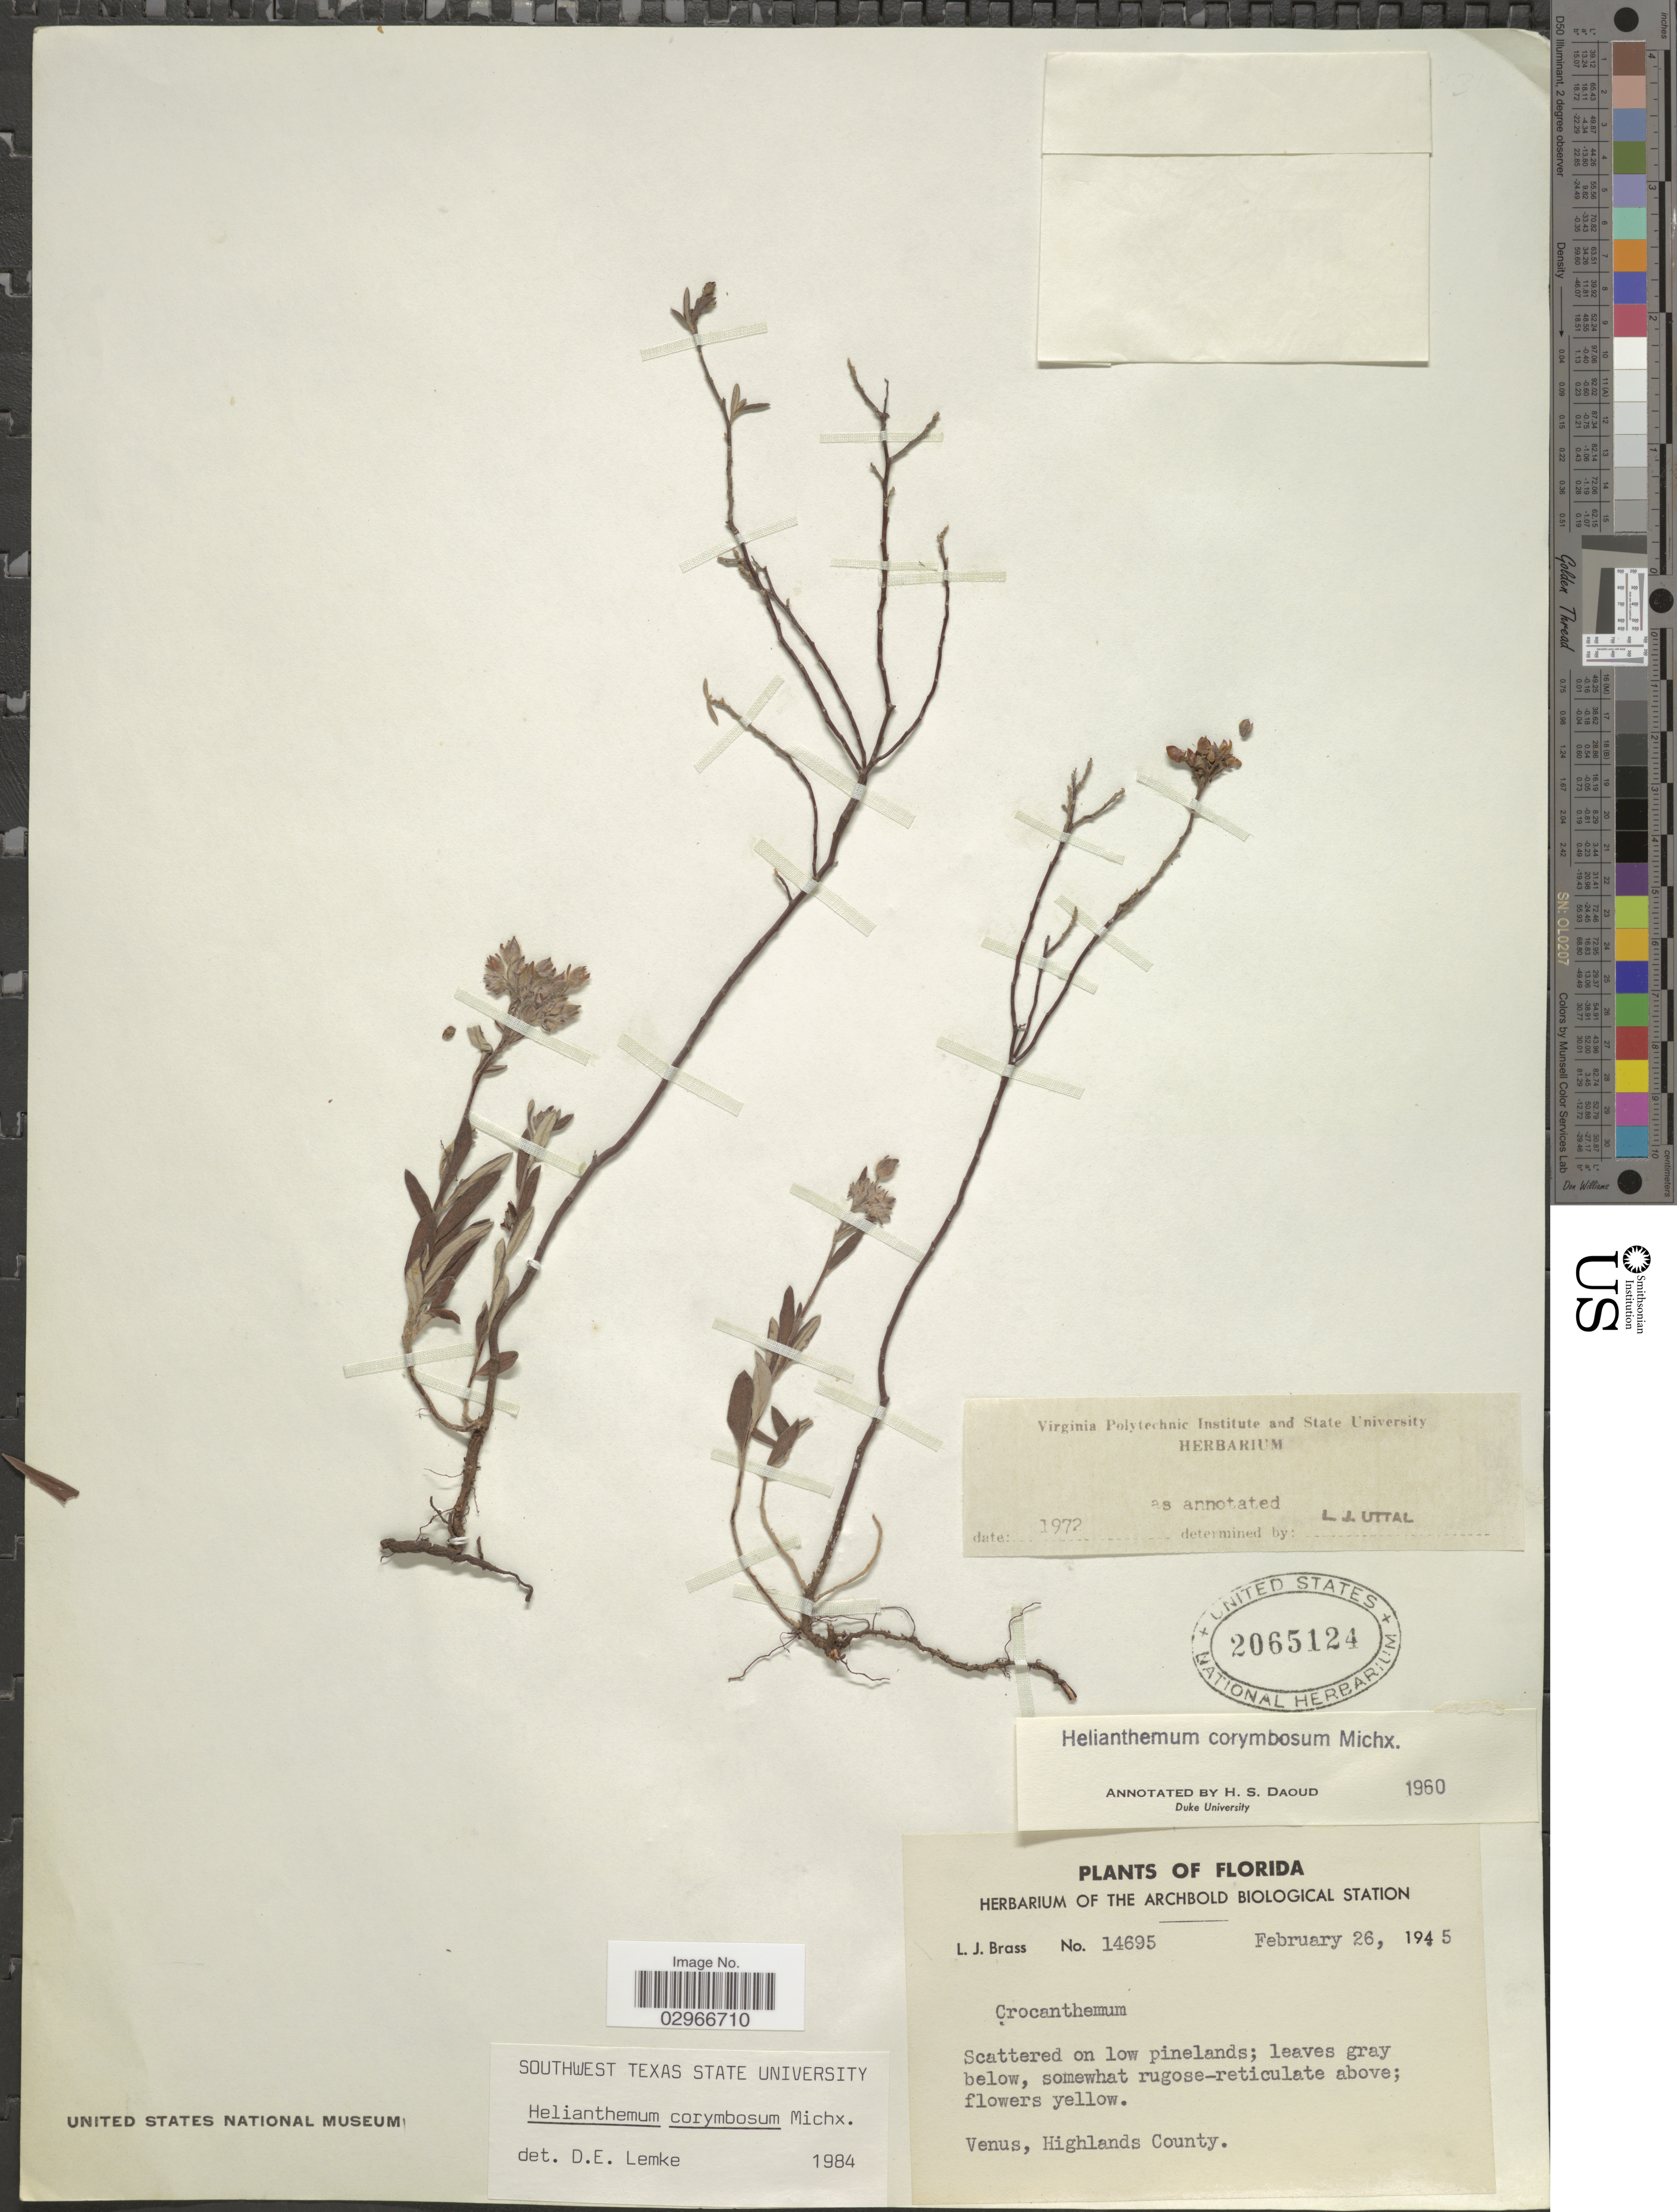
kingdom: Plantae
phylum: Tracheophyta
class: Magnoliopsida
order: Malvales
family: Cistaceae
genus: Helianthemum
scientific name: Helianthemum corymbosum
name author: Michx.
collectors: L. J. Brass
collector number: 14695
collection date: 1945-02-26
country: United States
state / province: Florida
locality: Venus, Highlands County.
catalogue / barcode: US 2065124